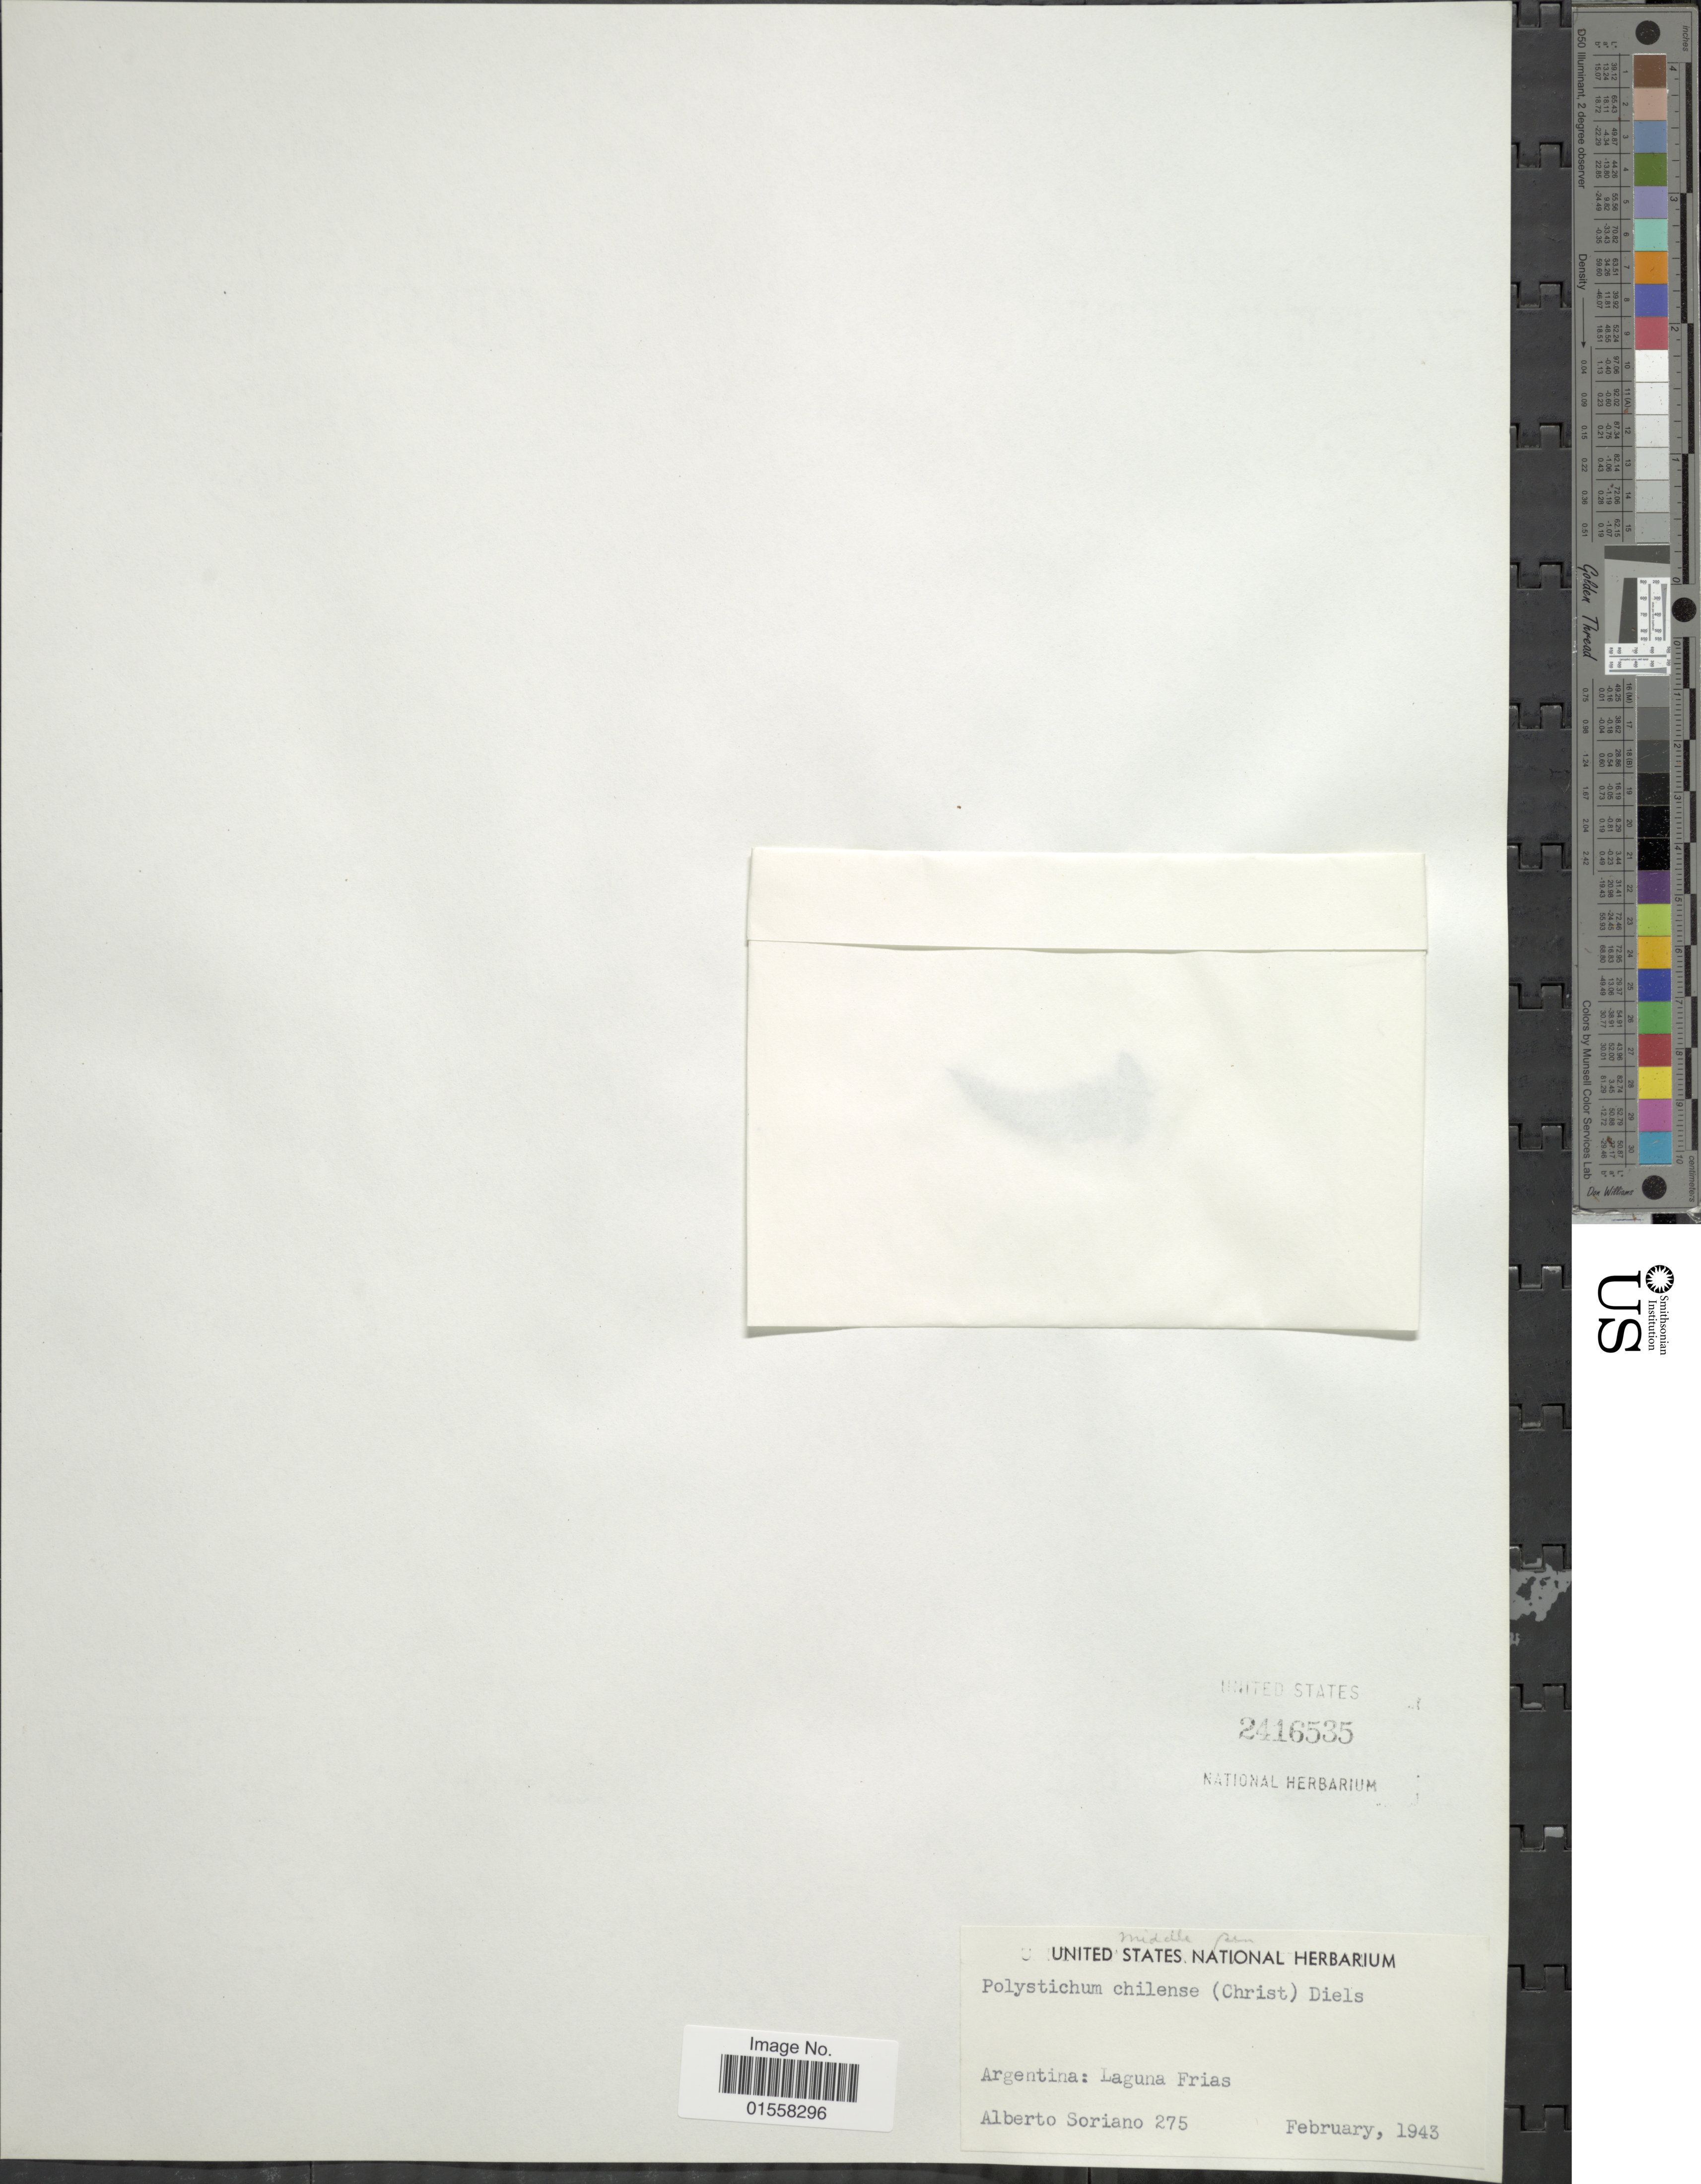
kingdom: Plantae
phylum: Tracheophyta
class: Polypodiopsida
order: Polypodiales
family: Dryopteridaceae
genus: Polystichum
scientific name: Polystichum chilense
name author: (Christ) Diels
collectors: A. Soriano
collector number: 275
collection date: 1943-02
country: Argentina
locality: Argentina: Laguna Frias.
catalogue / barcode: US 2416535